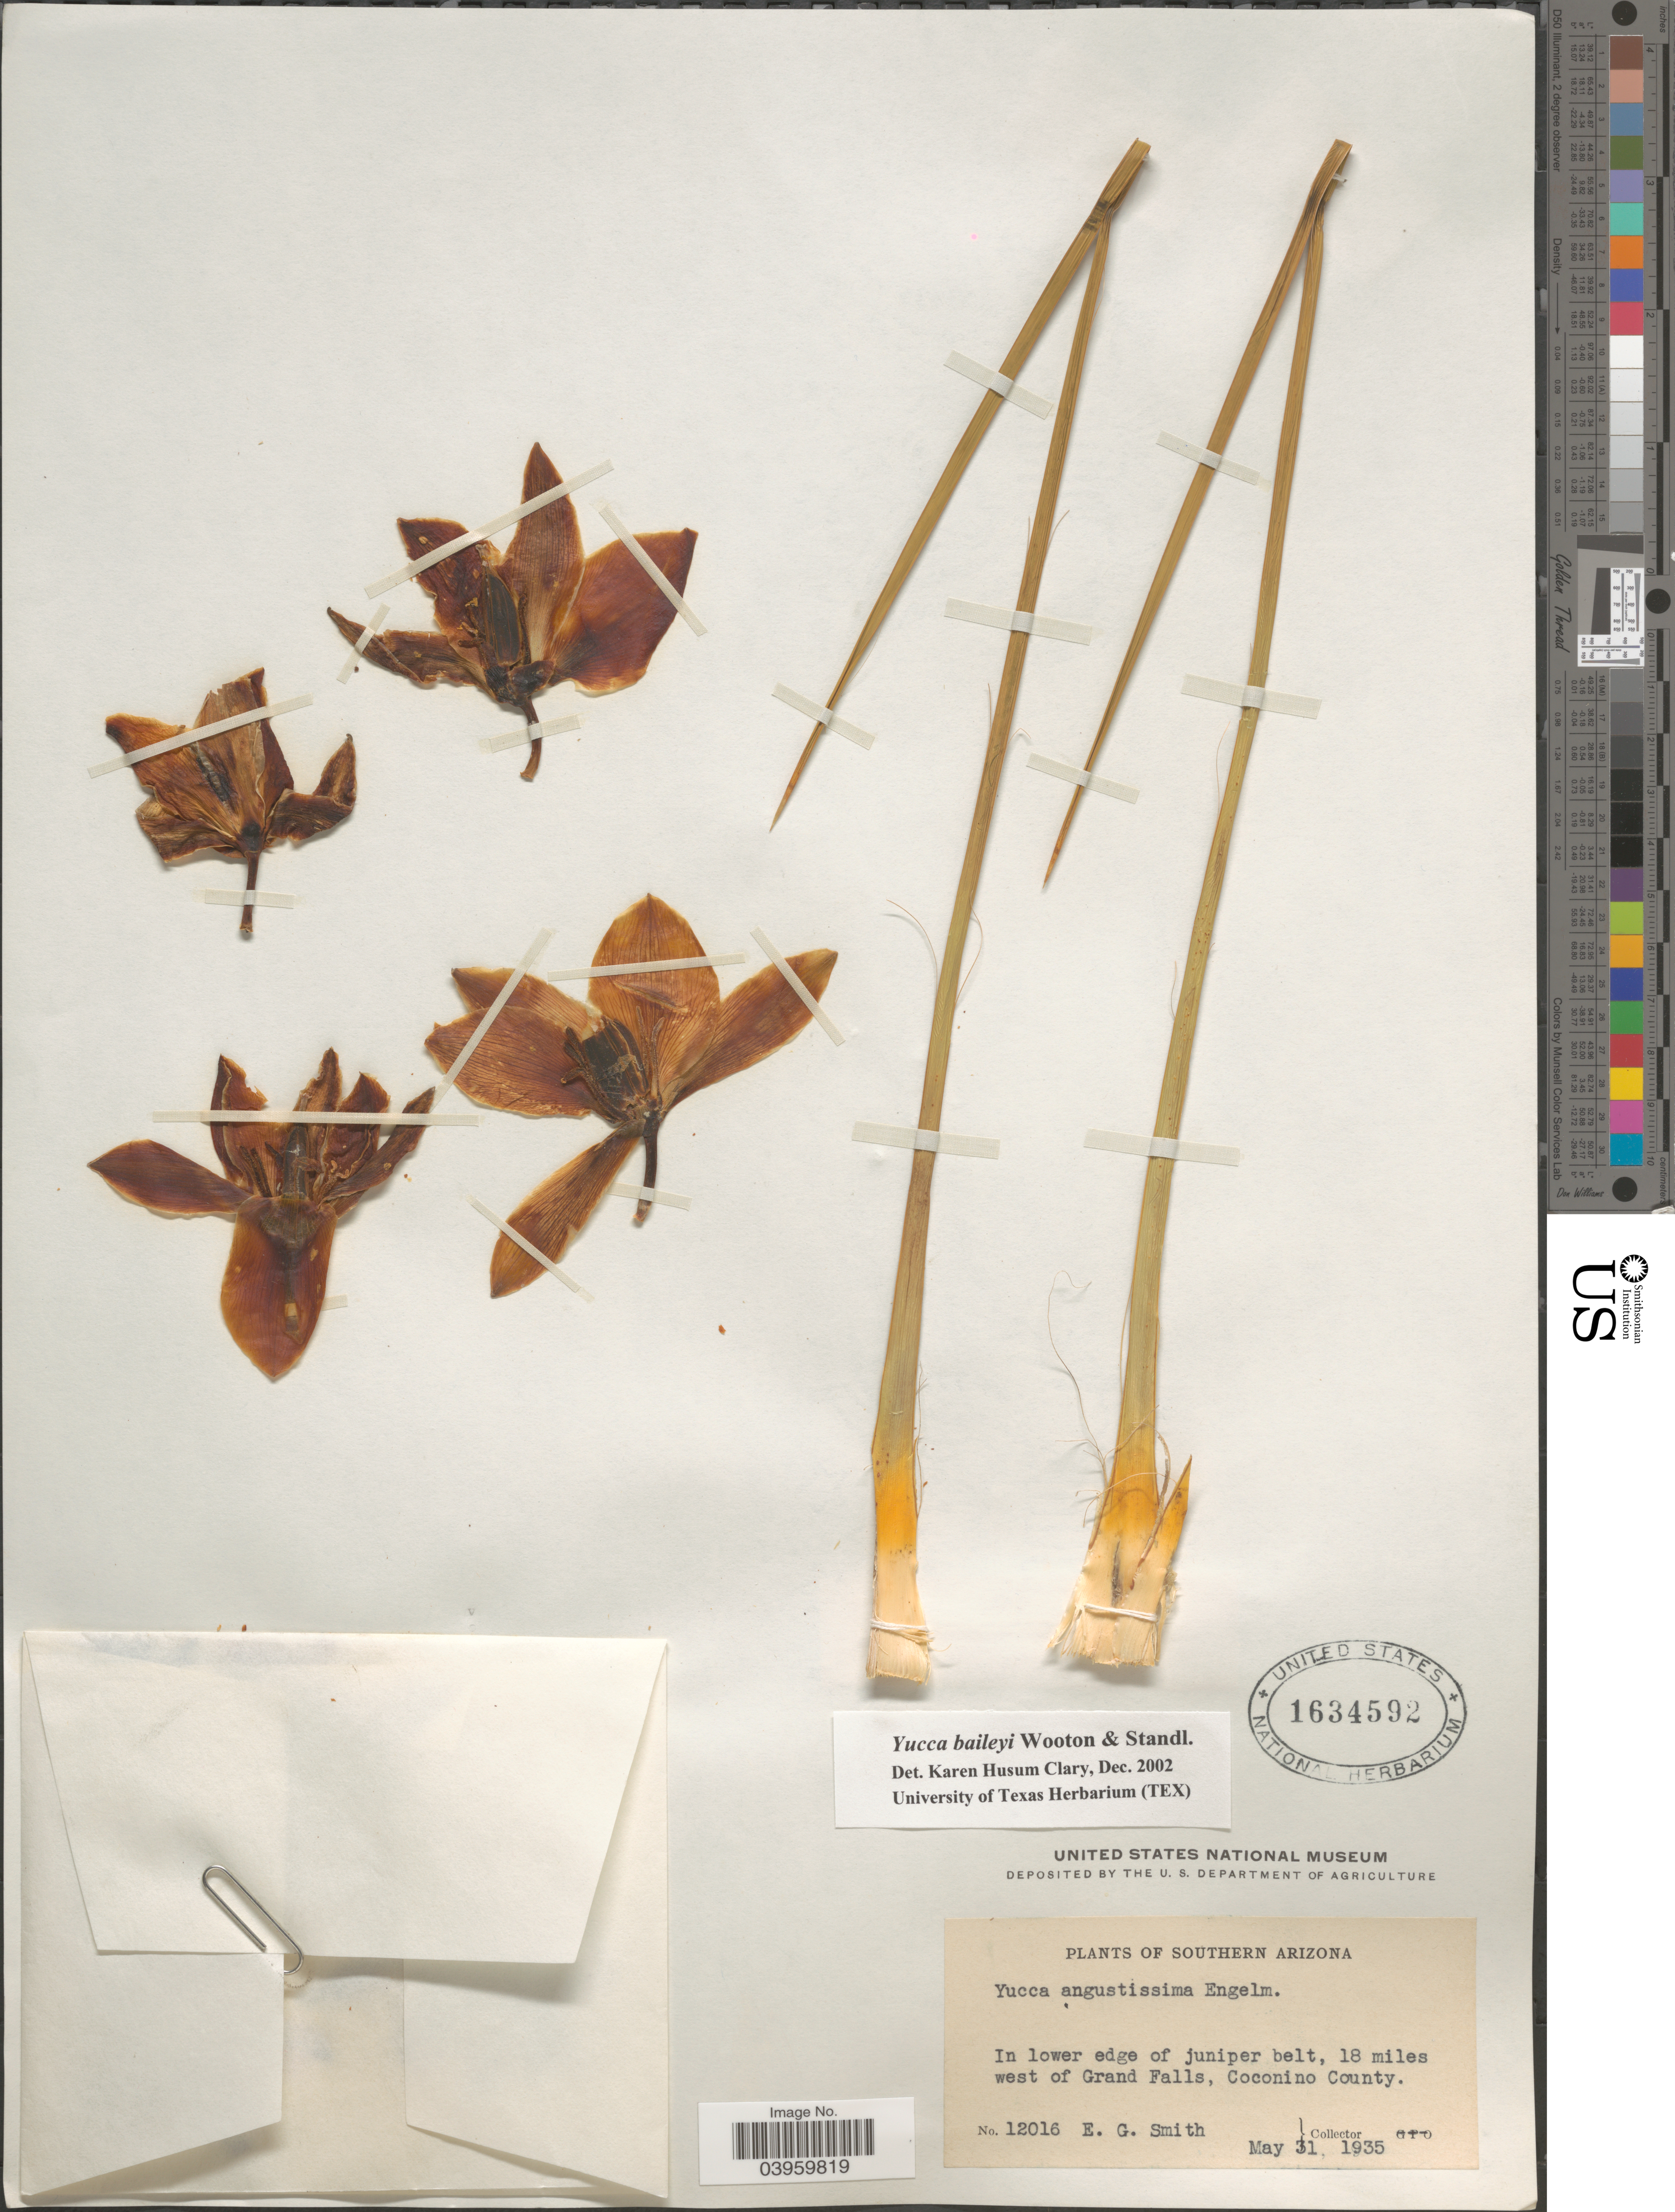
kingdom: Plantae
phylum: Tracheophyta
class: Liliopsida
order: Asparagales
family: Asparagaceae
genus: Yucca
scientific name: Yucca baileyi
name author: Wooton & Standl.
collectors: E. G. Smith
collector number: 12016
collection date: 1935-05-31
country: United States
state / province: Arizona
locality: Southern Arizona. In lower edge of juniper belt, 18 miles west of Grand Falls, Coconino County.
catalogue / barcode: US 1634592